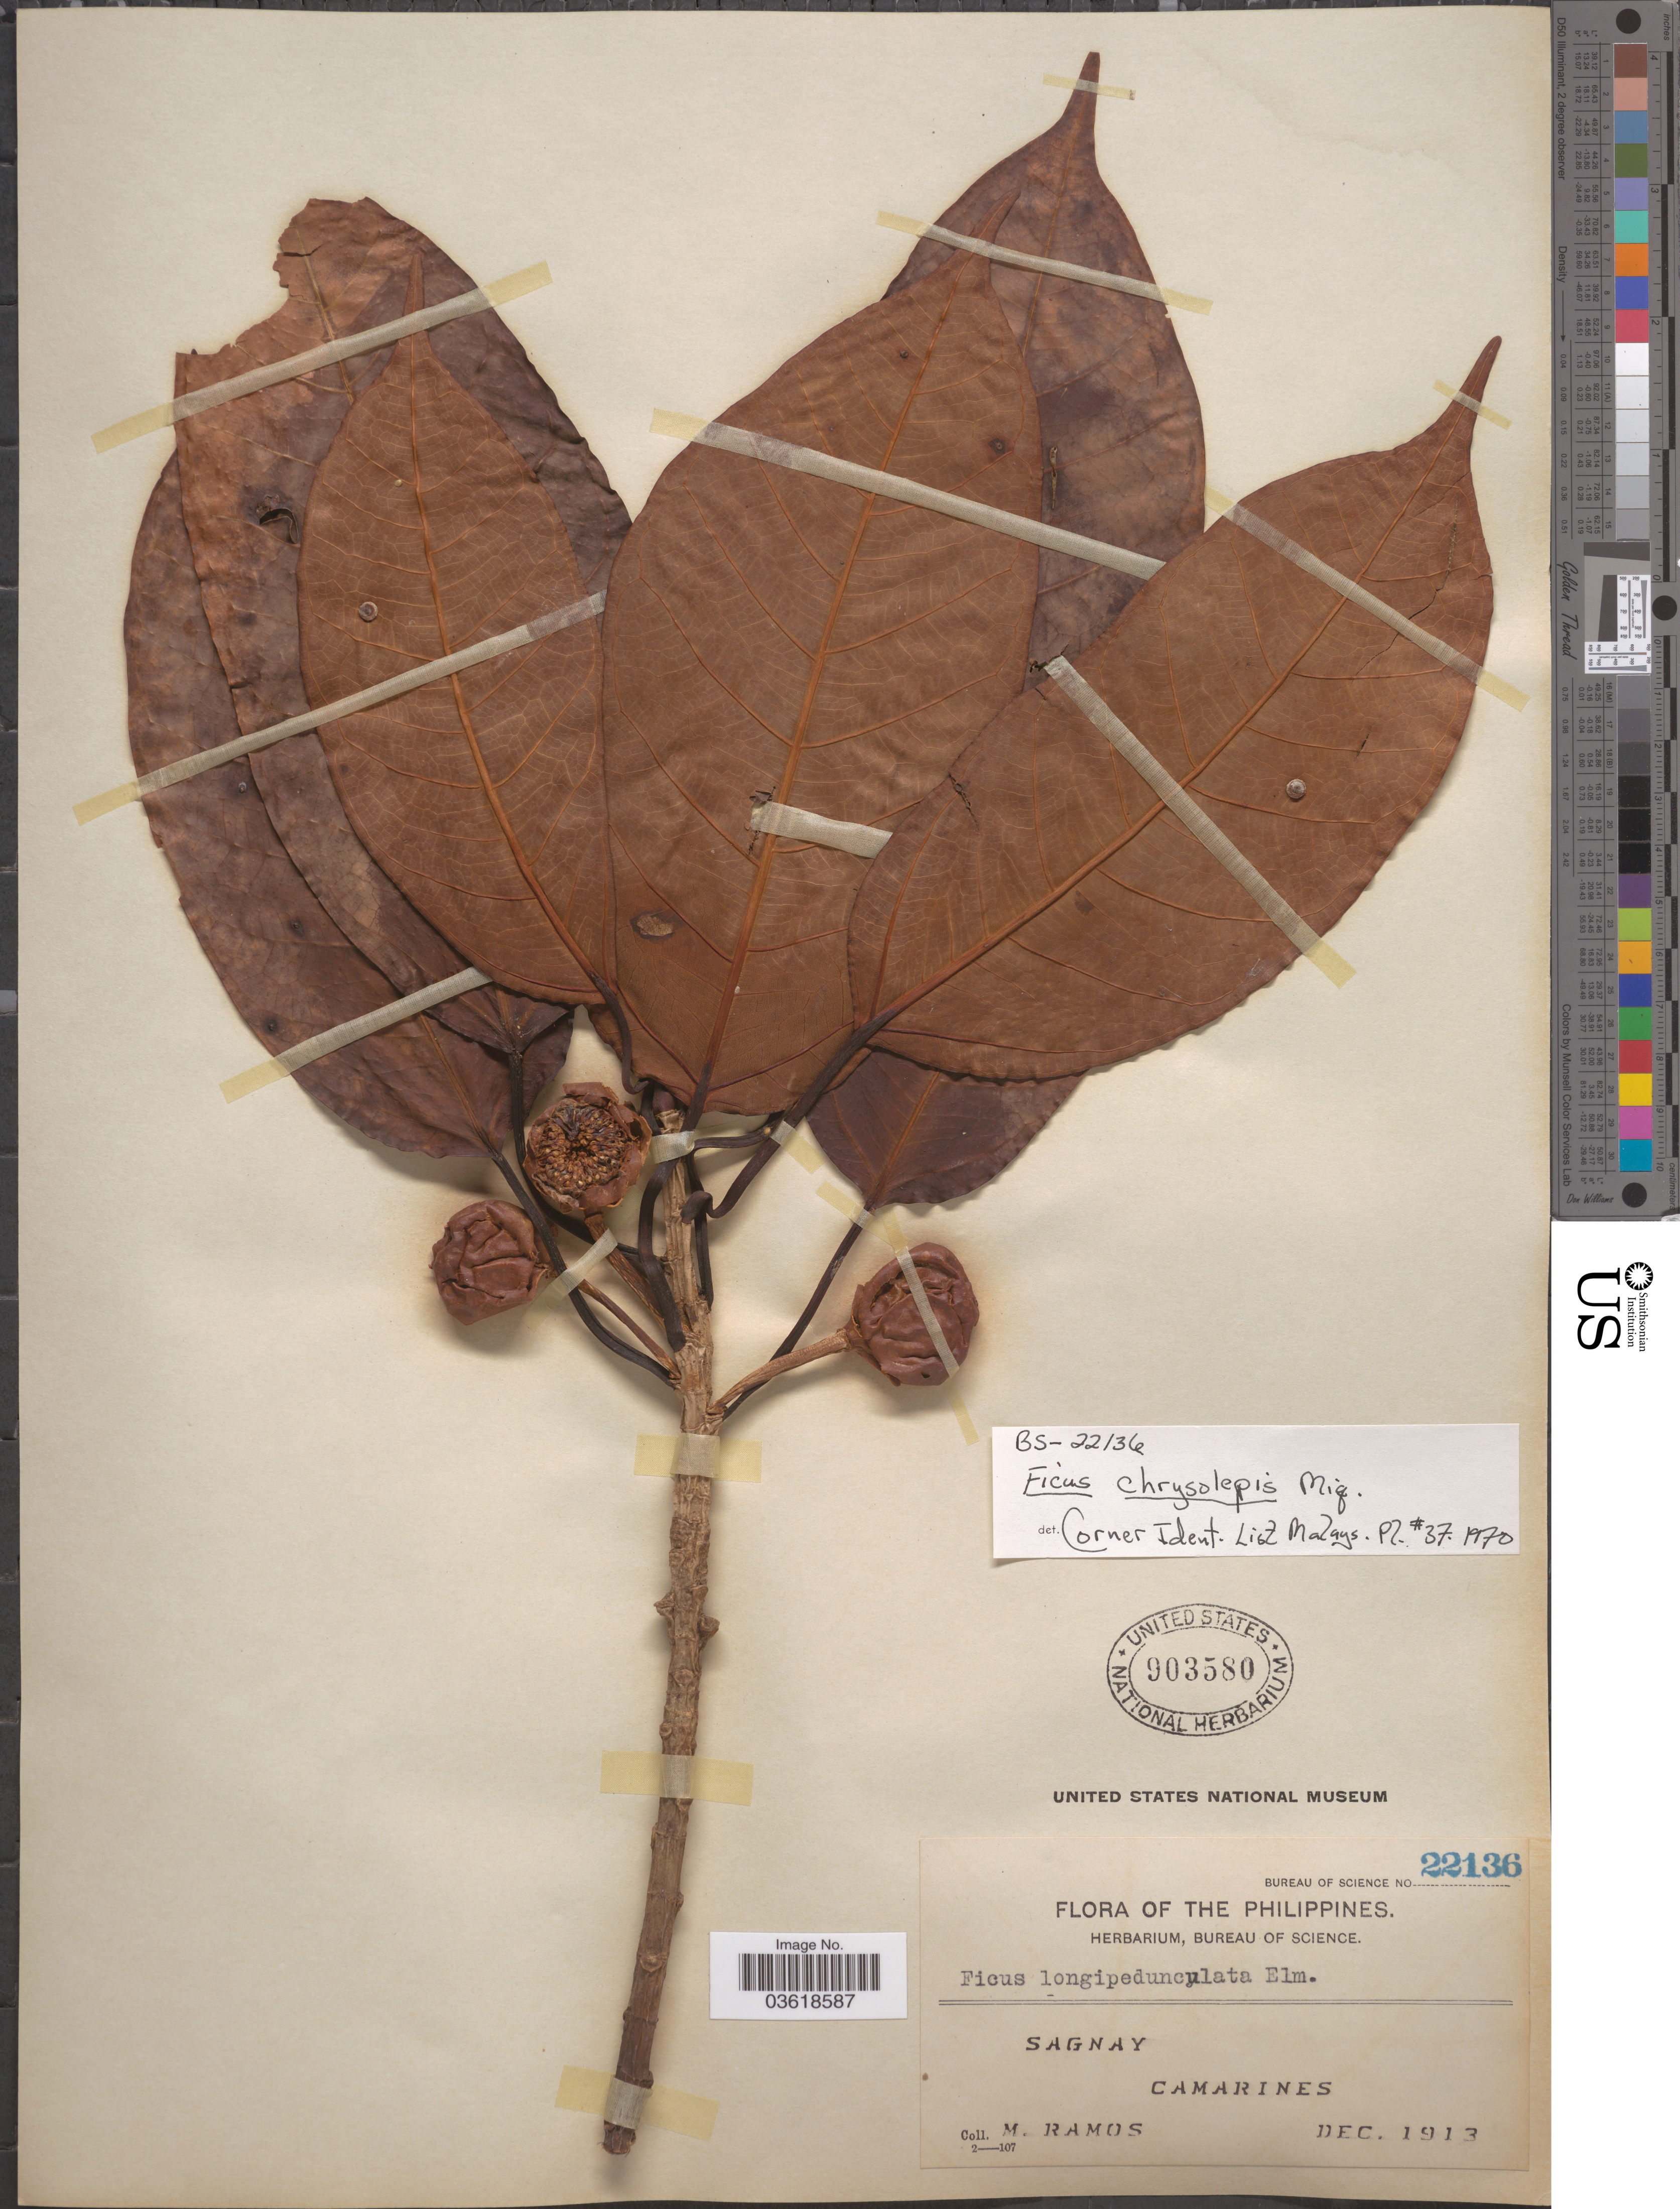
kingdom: Plantae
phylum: Tracheophyta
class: Magnoliopsida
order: Rosales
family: Moraceae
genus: Ficus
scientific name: Ficus chrysolepis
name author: Miq.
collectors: M. Ramos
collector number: Bureau of Science 22136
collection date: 1913-12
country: Philippines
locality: Sagnay. Camarines.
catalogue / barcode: US 903580